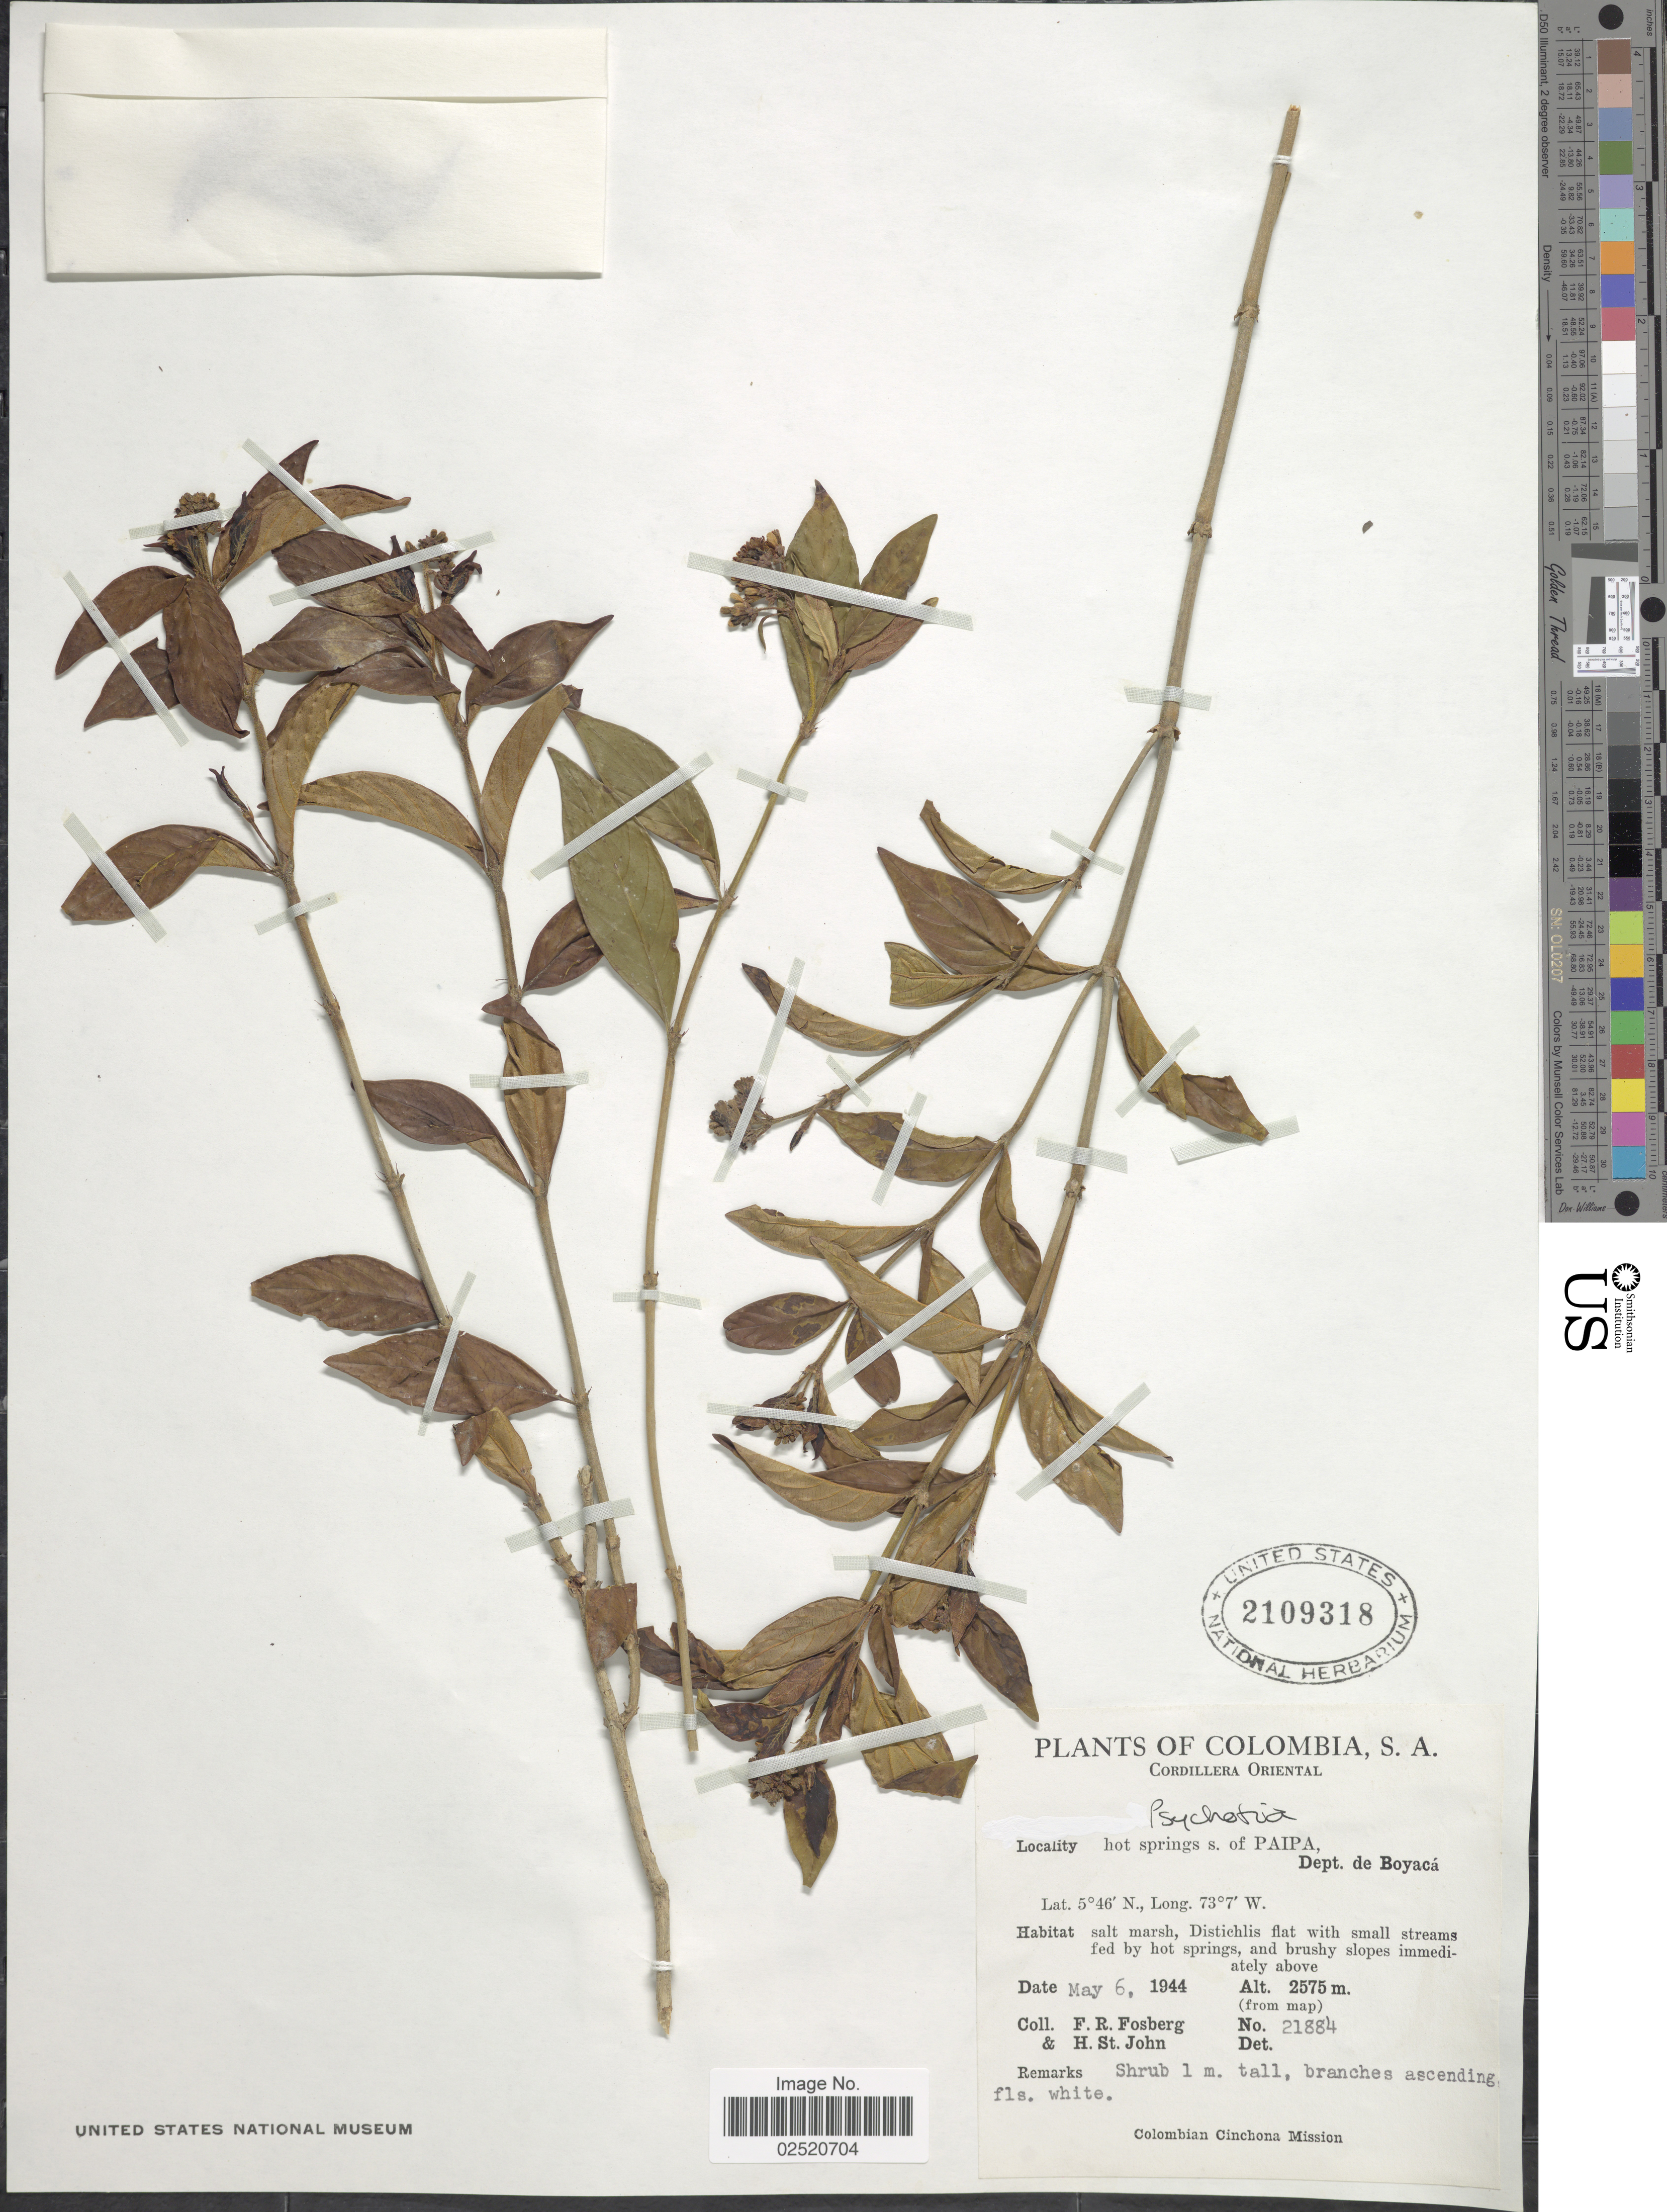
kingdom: Plantae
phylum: Tracheophyta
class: Magnoliopsida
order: Gentianales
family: Rubiaceae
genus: Psychotria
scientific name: Psychotria sp.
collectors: F. R. Fosberg & H. St. John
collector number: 21884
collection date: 1944-05-06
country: Colombia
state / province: Boyacá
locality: Cordillera Oriental. hot springs s. of Paipa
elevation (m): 2575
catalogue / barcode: US 2109318